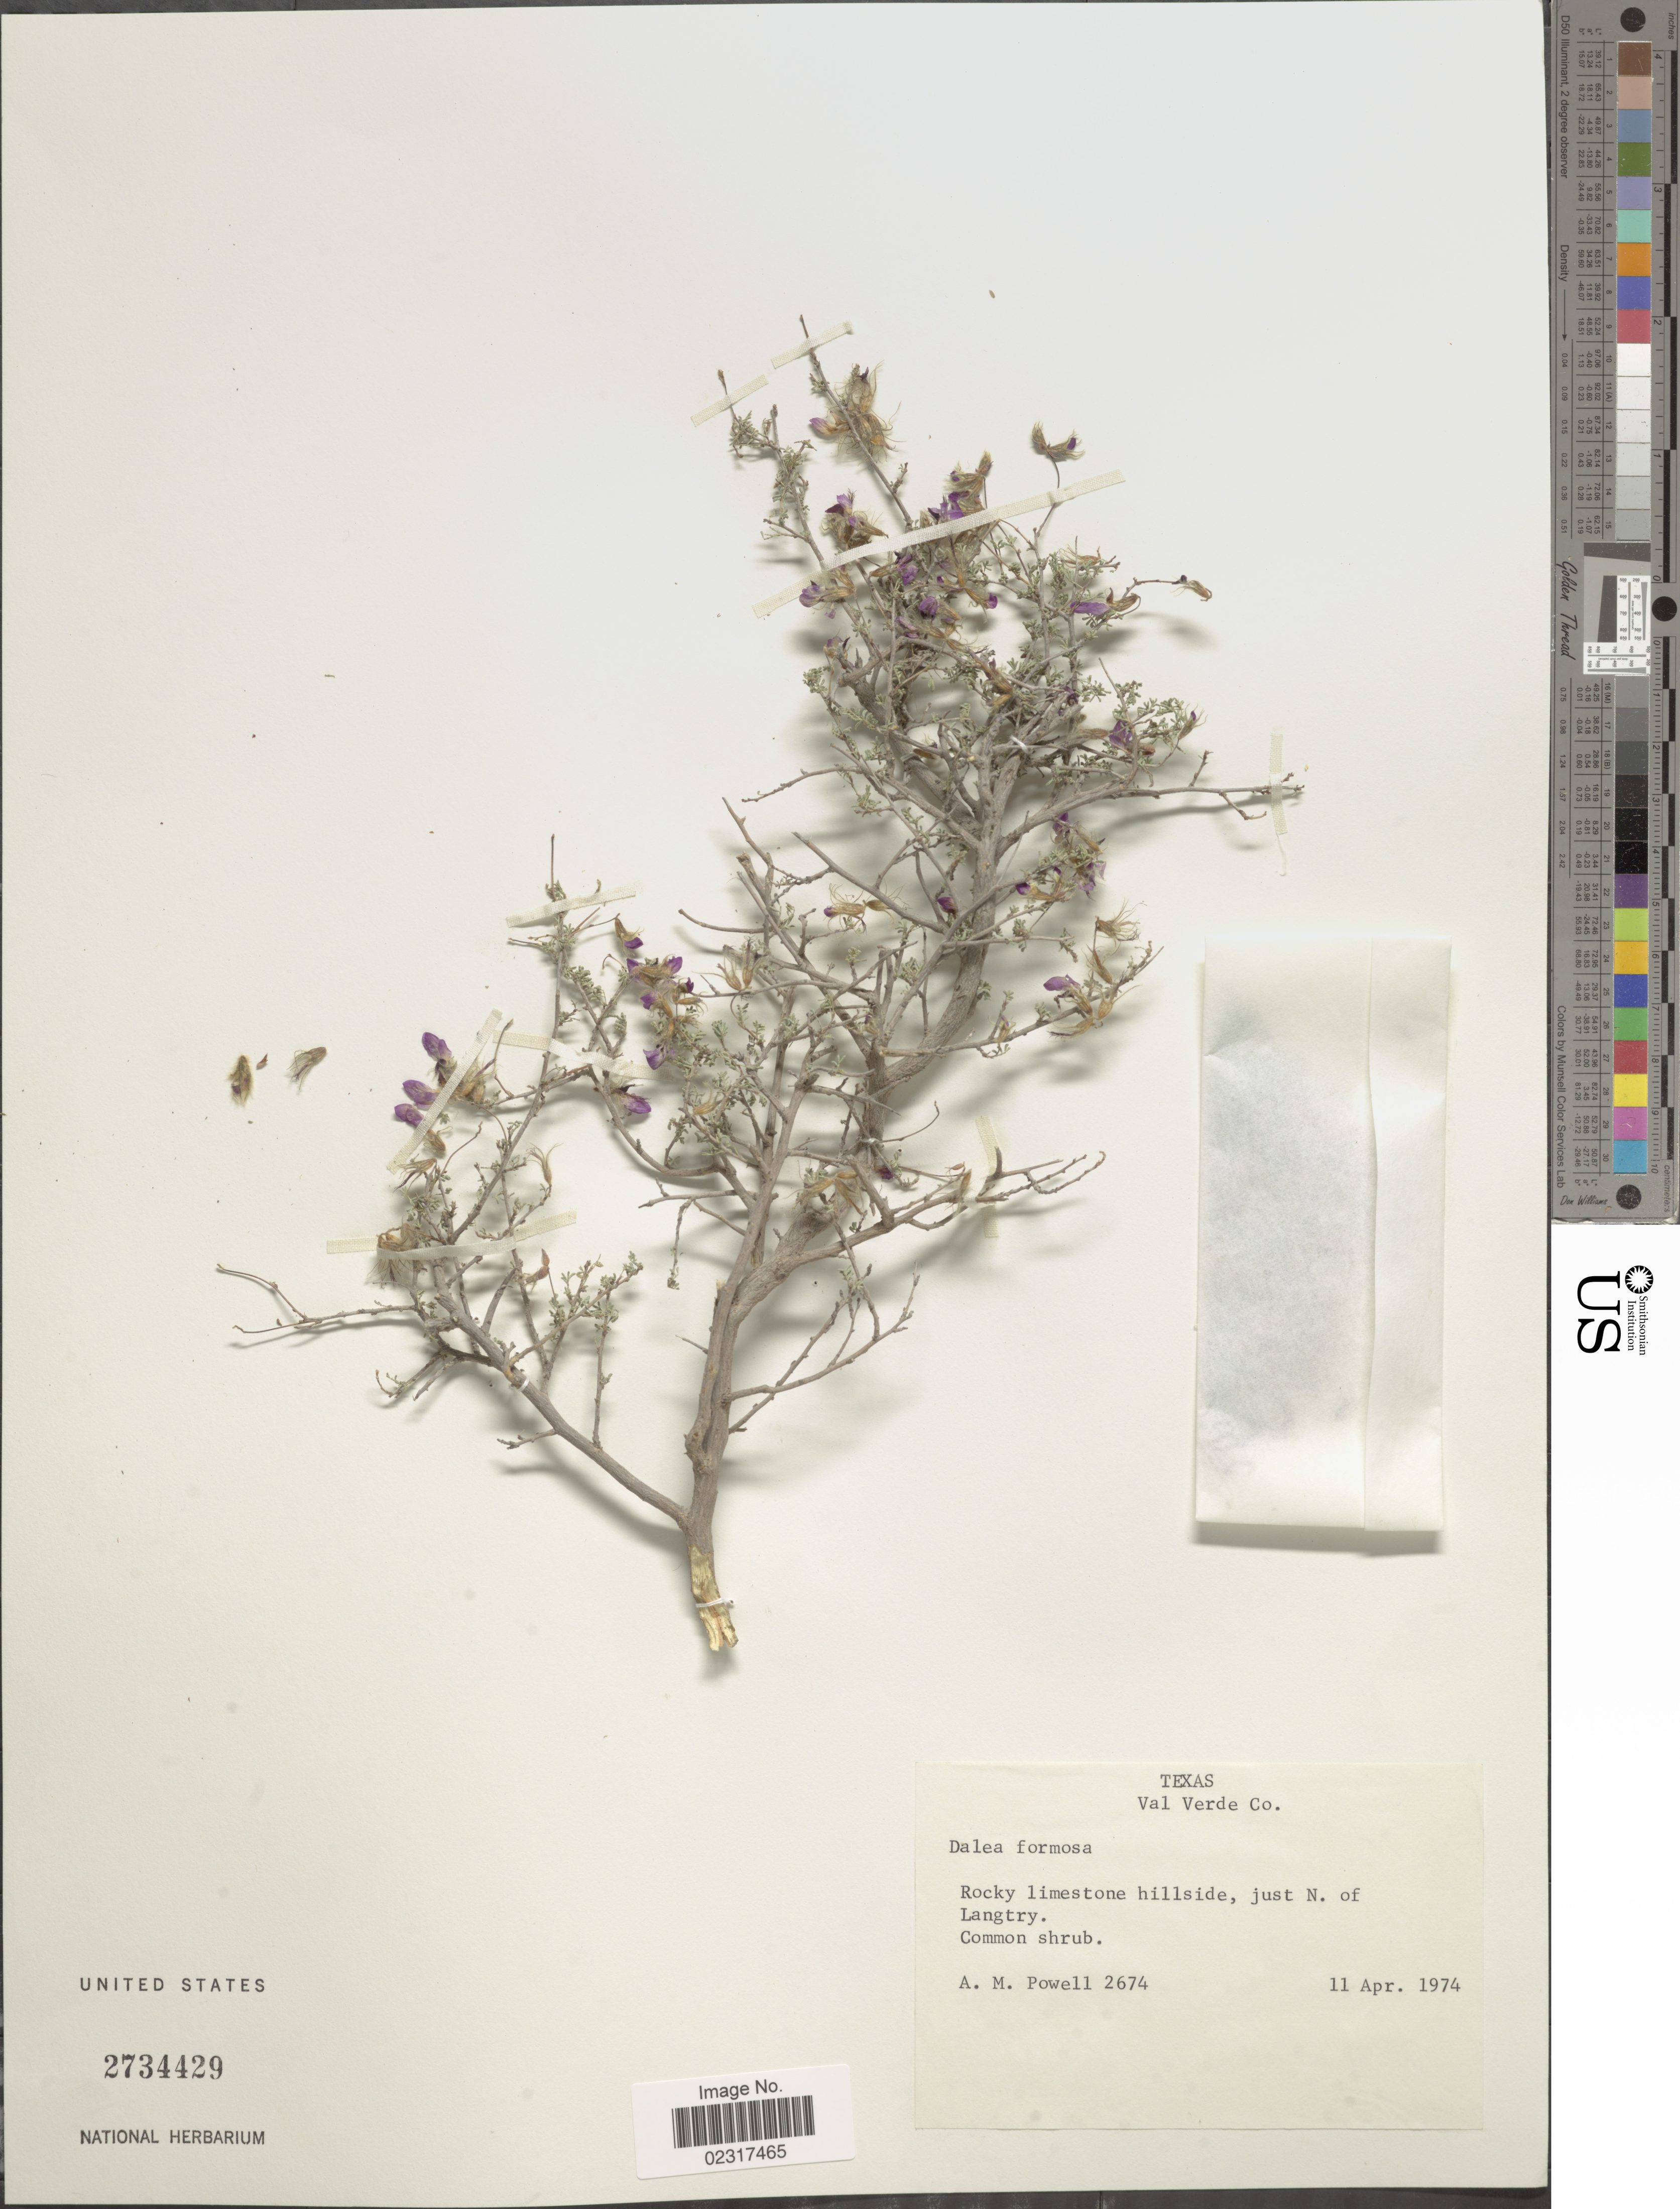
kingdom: Plantae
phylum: Tracheophyta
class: Magnoliopsida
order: Fabales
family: Fabaceae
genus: Dalea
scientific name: Dalea formosa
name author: Torr.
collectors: A. M. Powell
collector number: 2674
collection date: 1974-04-11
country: United States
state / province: Texas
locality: Val Verde Co., rocky limestone hillside, just N. of Langtry.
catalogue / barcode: US 2734429